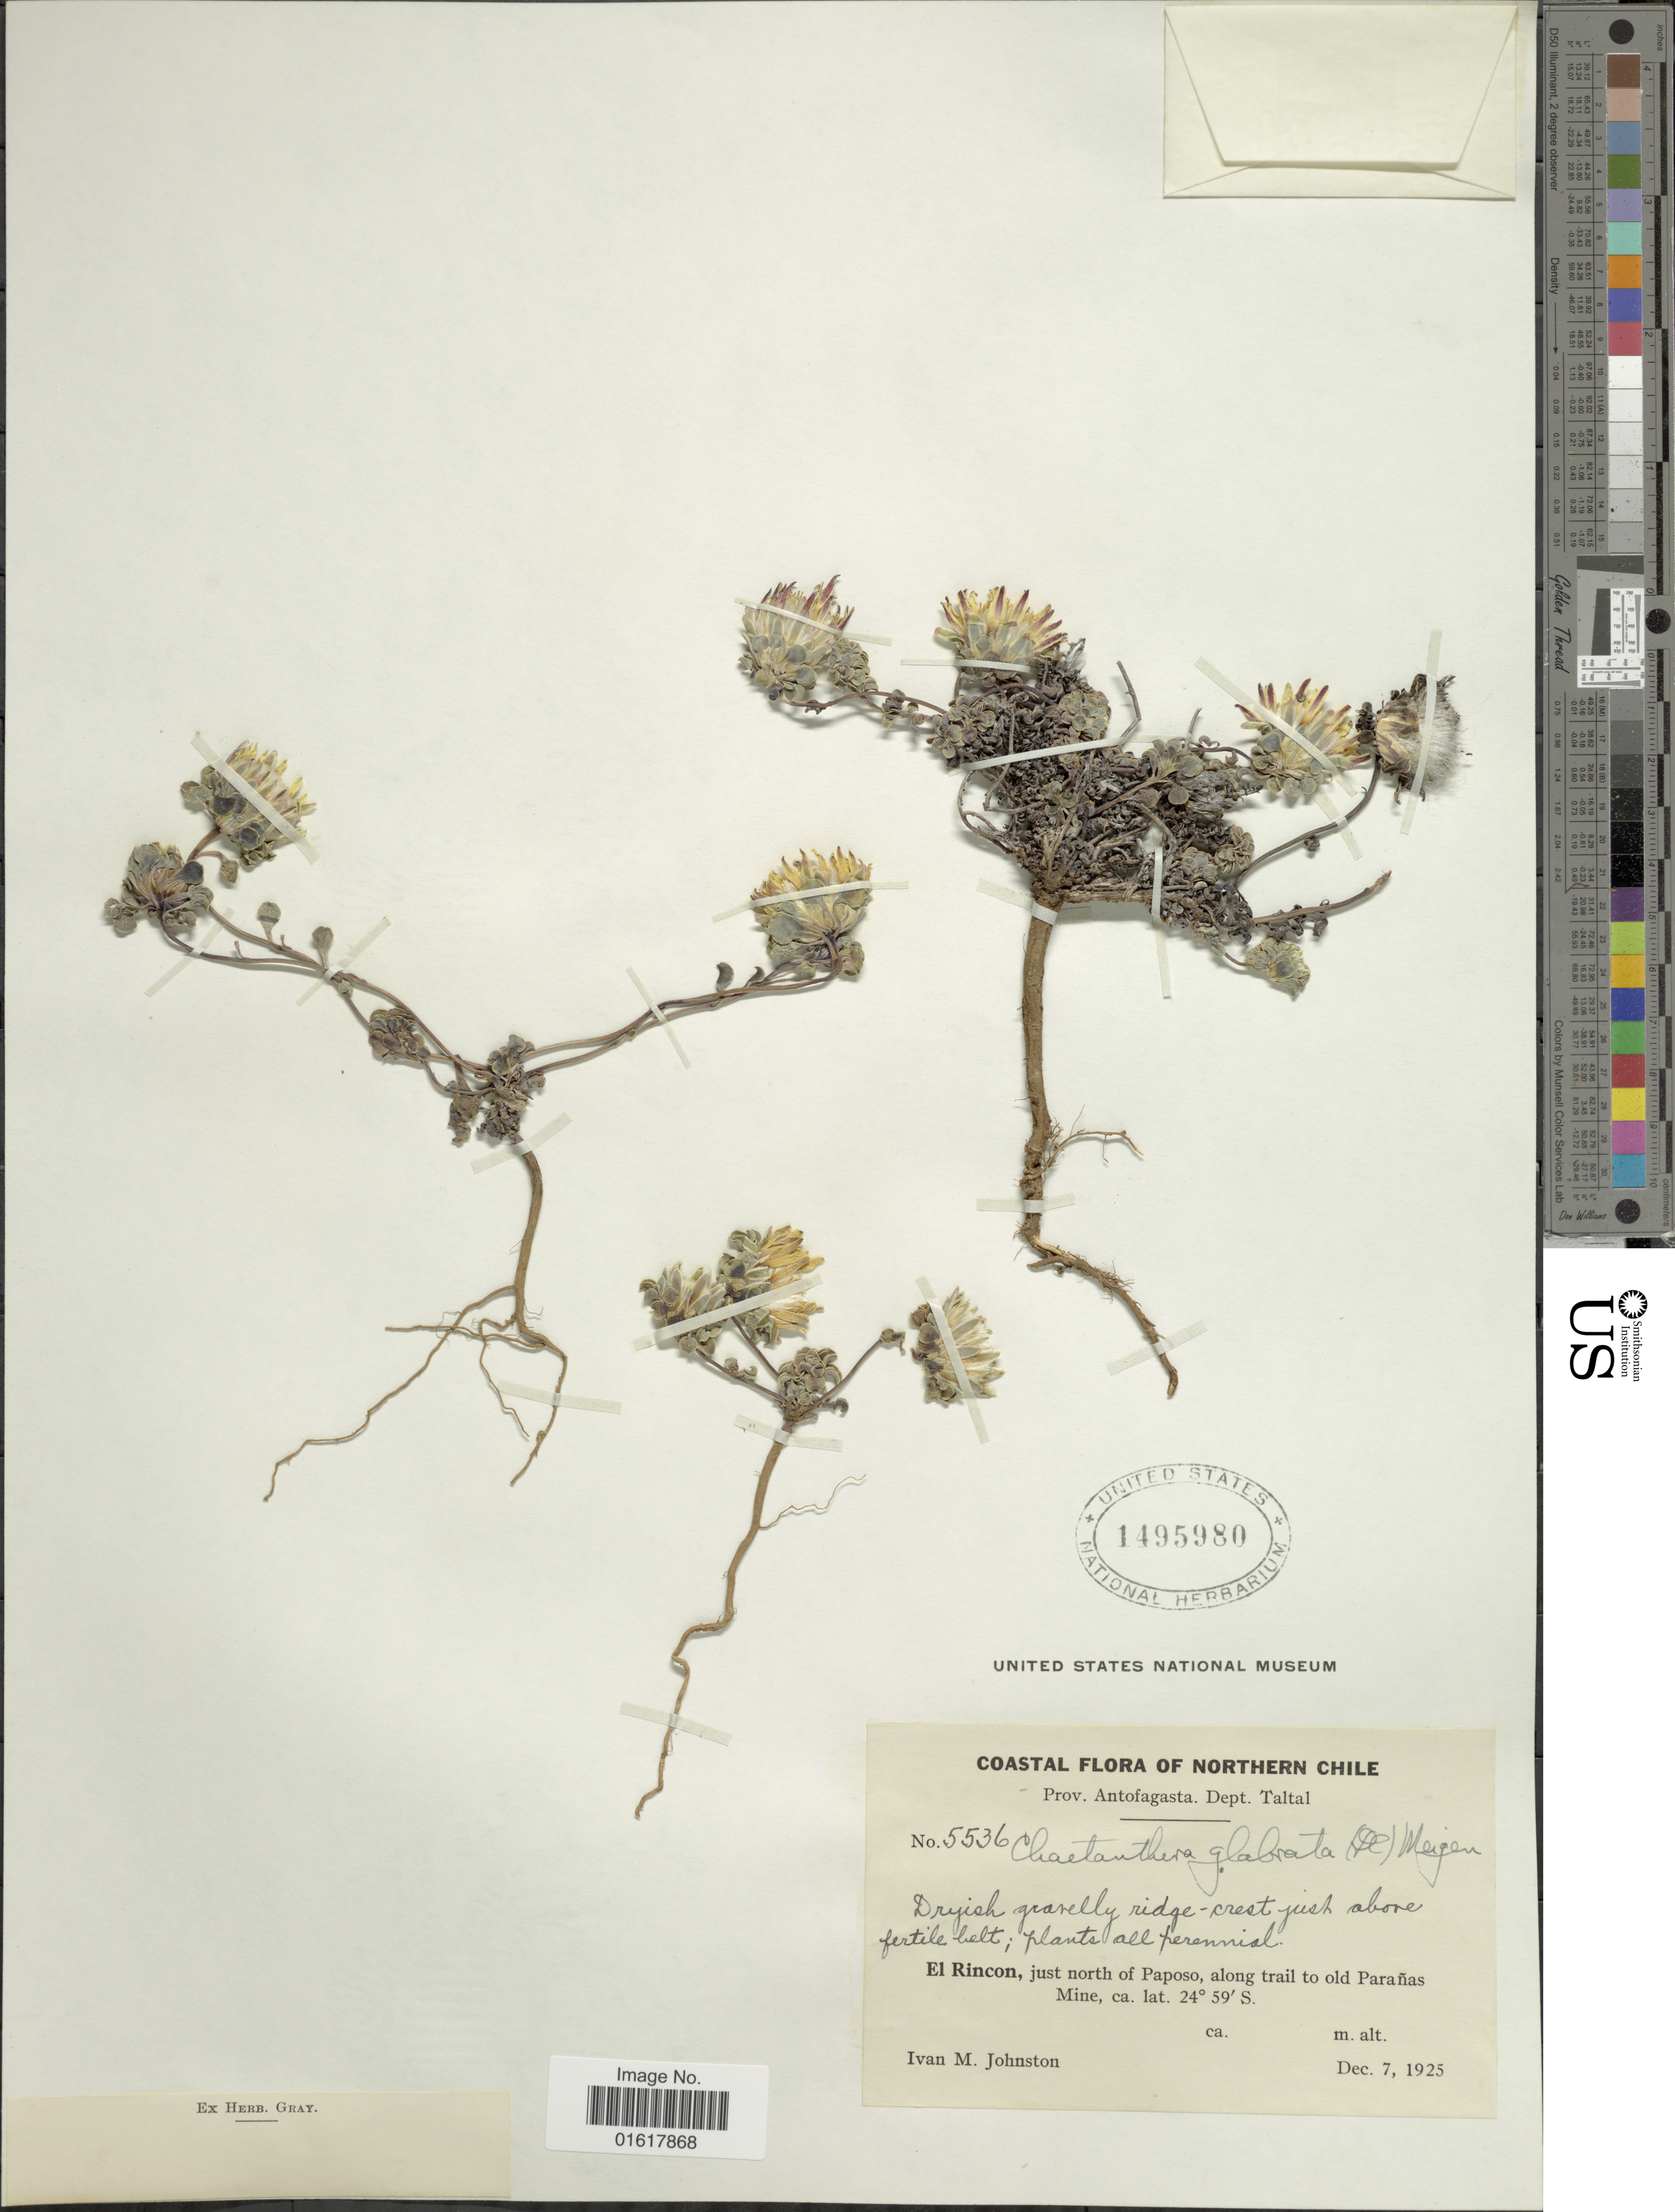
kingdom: Plantae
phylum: Tracheophyta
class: Magnoliopsida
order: Asterales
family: Asteraceae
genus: Chaetanthera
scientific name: Chaetanthera glabrata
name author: (DC.) F. Meigen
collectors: I.M. Johnston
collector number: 5536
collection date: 1925-12-07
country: Chile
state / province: Antofagasta (II)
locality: Northern Chile. Dept. Taltal. El Rincon, just north of Paposo, along trail to old Parañas Mine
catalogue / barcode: US 1495980